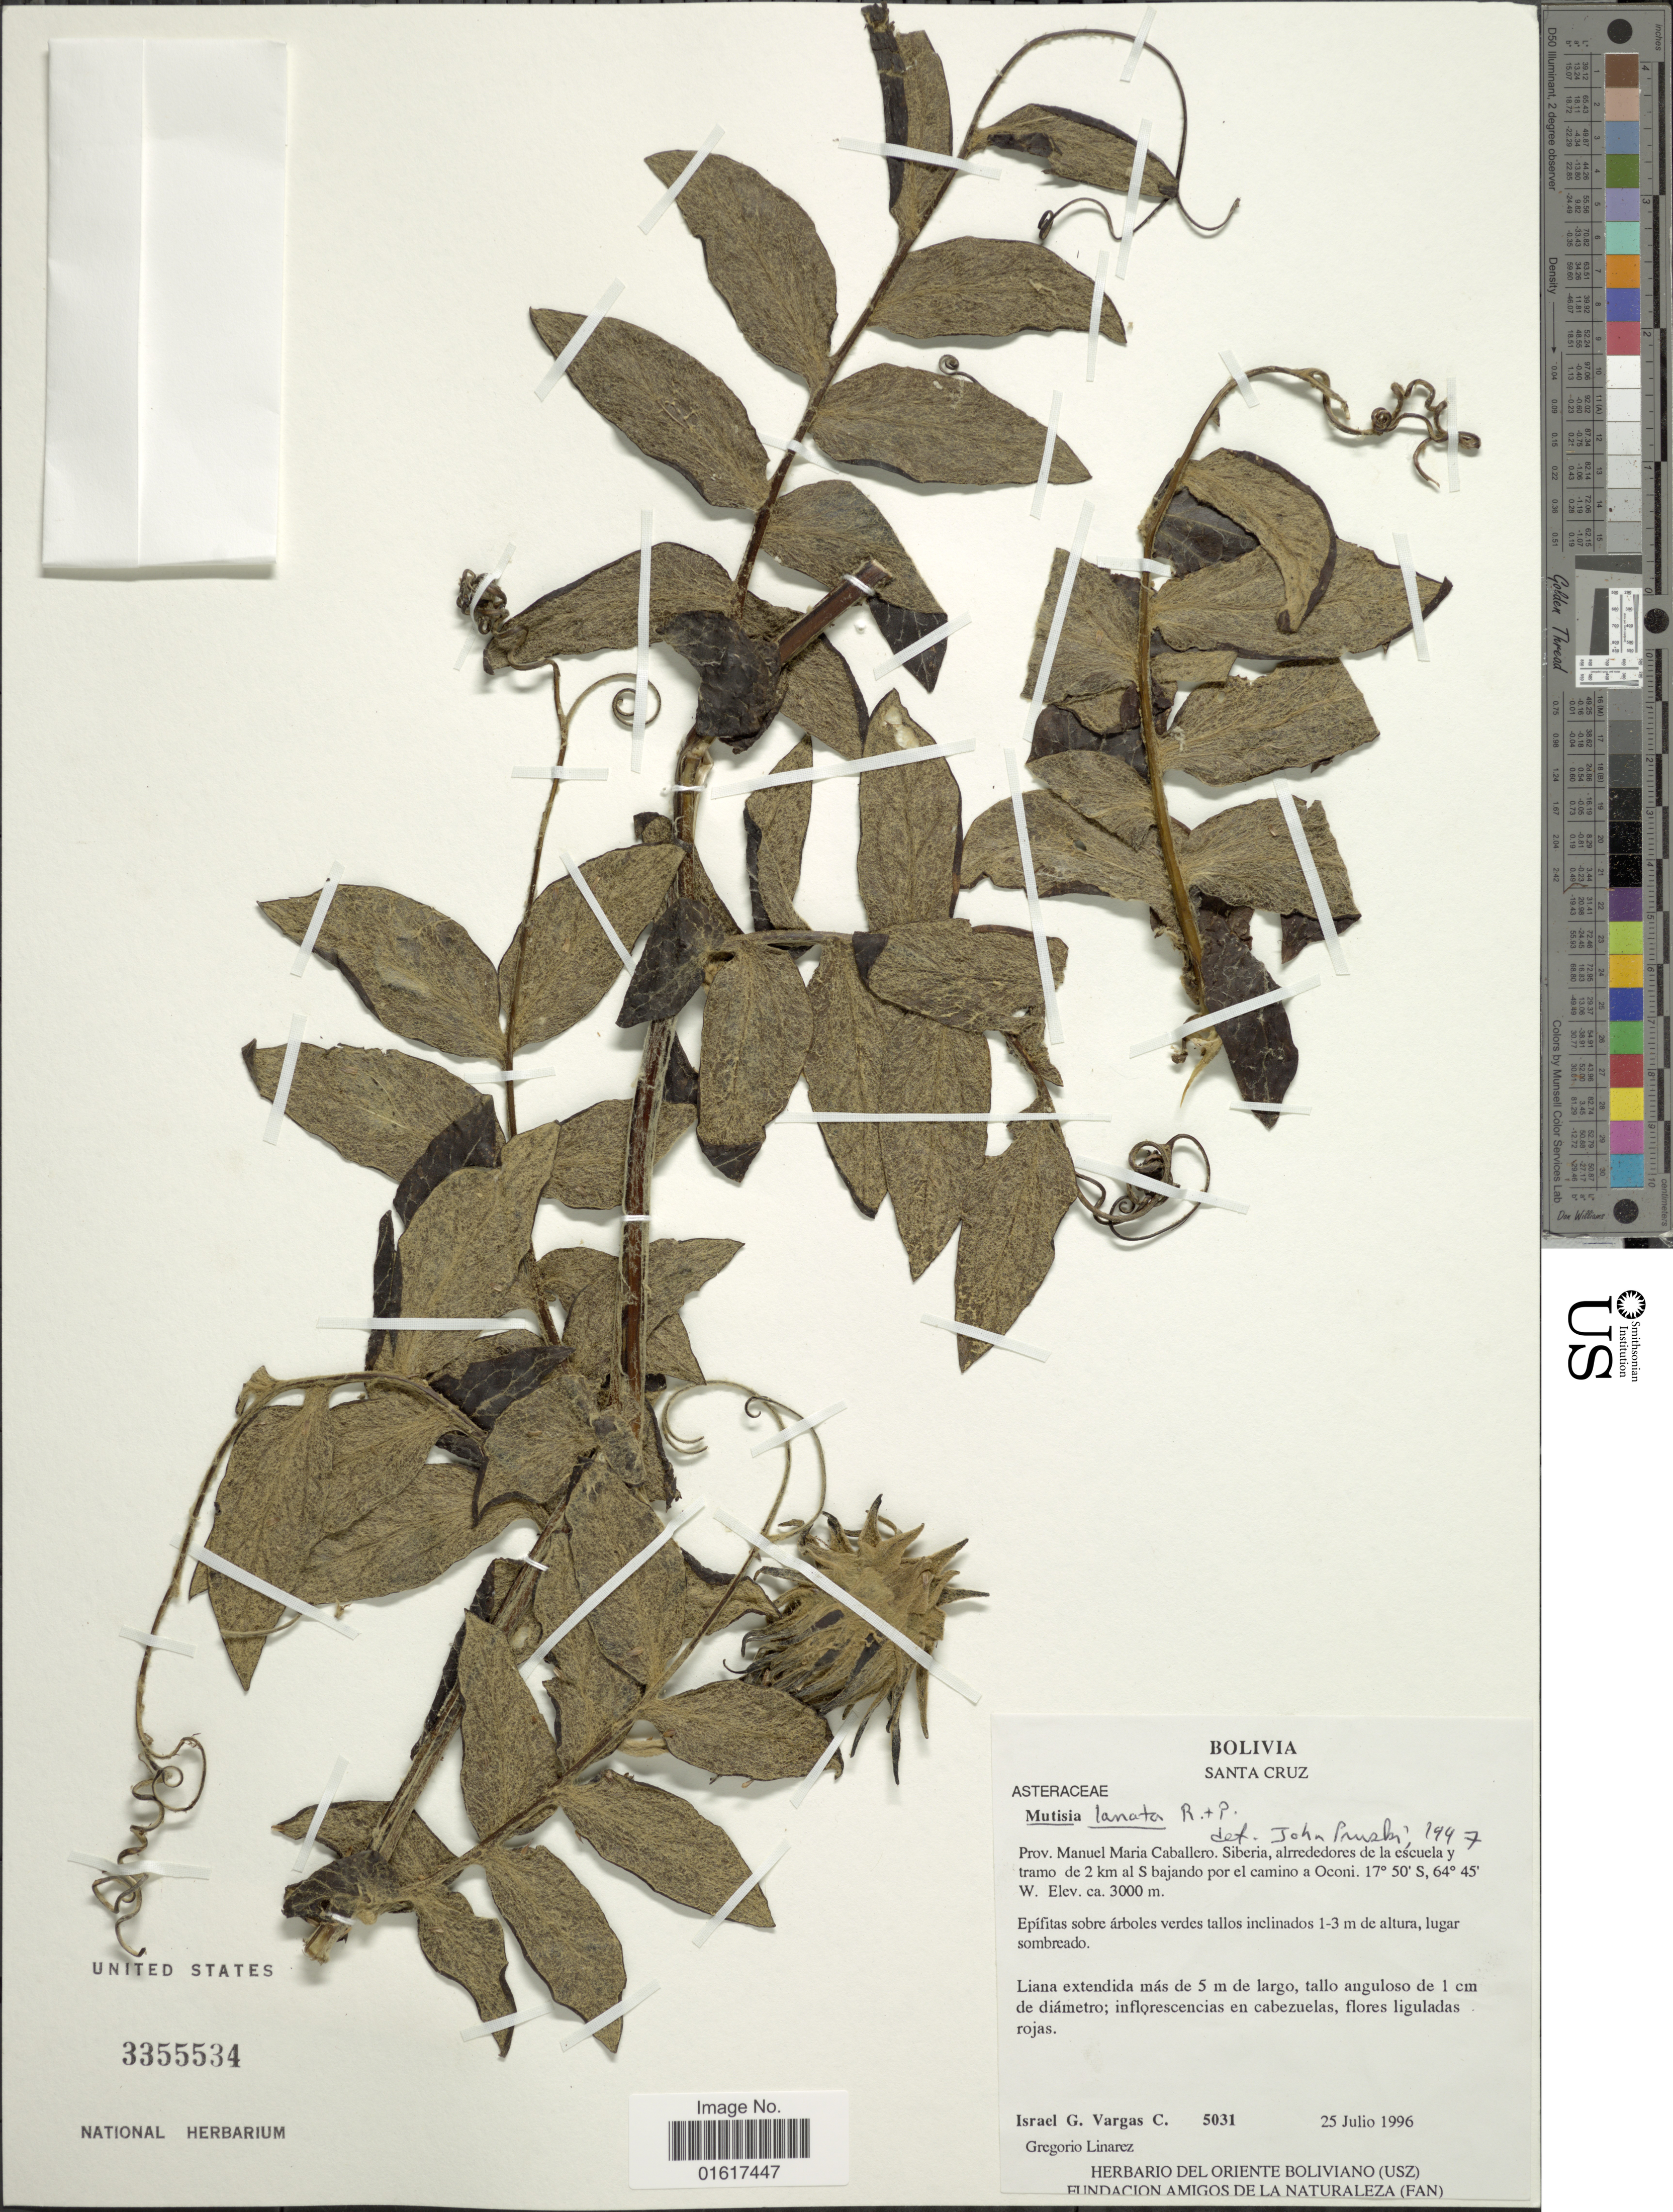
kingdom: Plantae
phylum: Tracheophyta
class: Magnoliopsida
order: Asterales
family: Asteraceae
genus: Mutisia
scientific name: Mutisia lanata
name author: Ruiz & Pav.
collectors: I. G. Vargas C. & G. Linarez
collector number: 5031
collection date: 1996-07-25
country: Bolivia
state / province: Santa Cruz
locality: Prov. Manuel Maria Caballero. Siberia, alrededores de la escuela y tramo de 2 km al S bajando por el camino a Oconi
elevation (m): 3000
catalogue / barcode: US 3355534